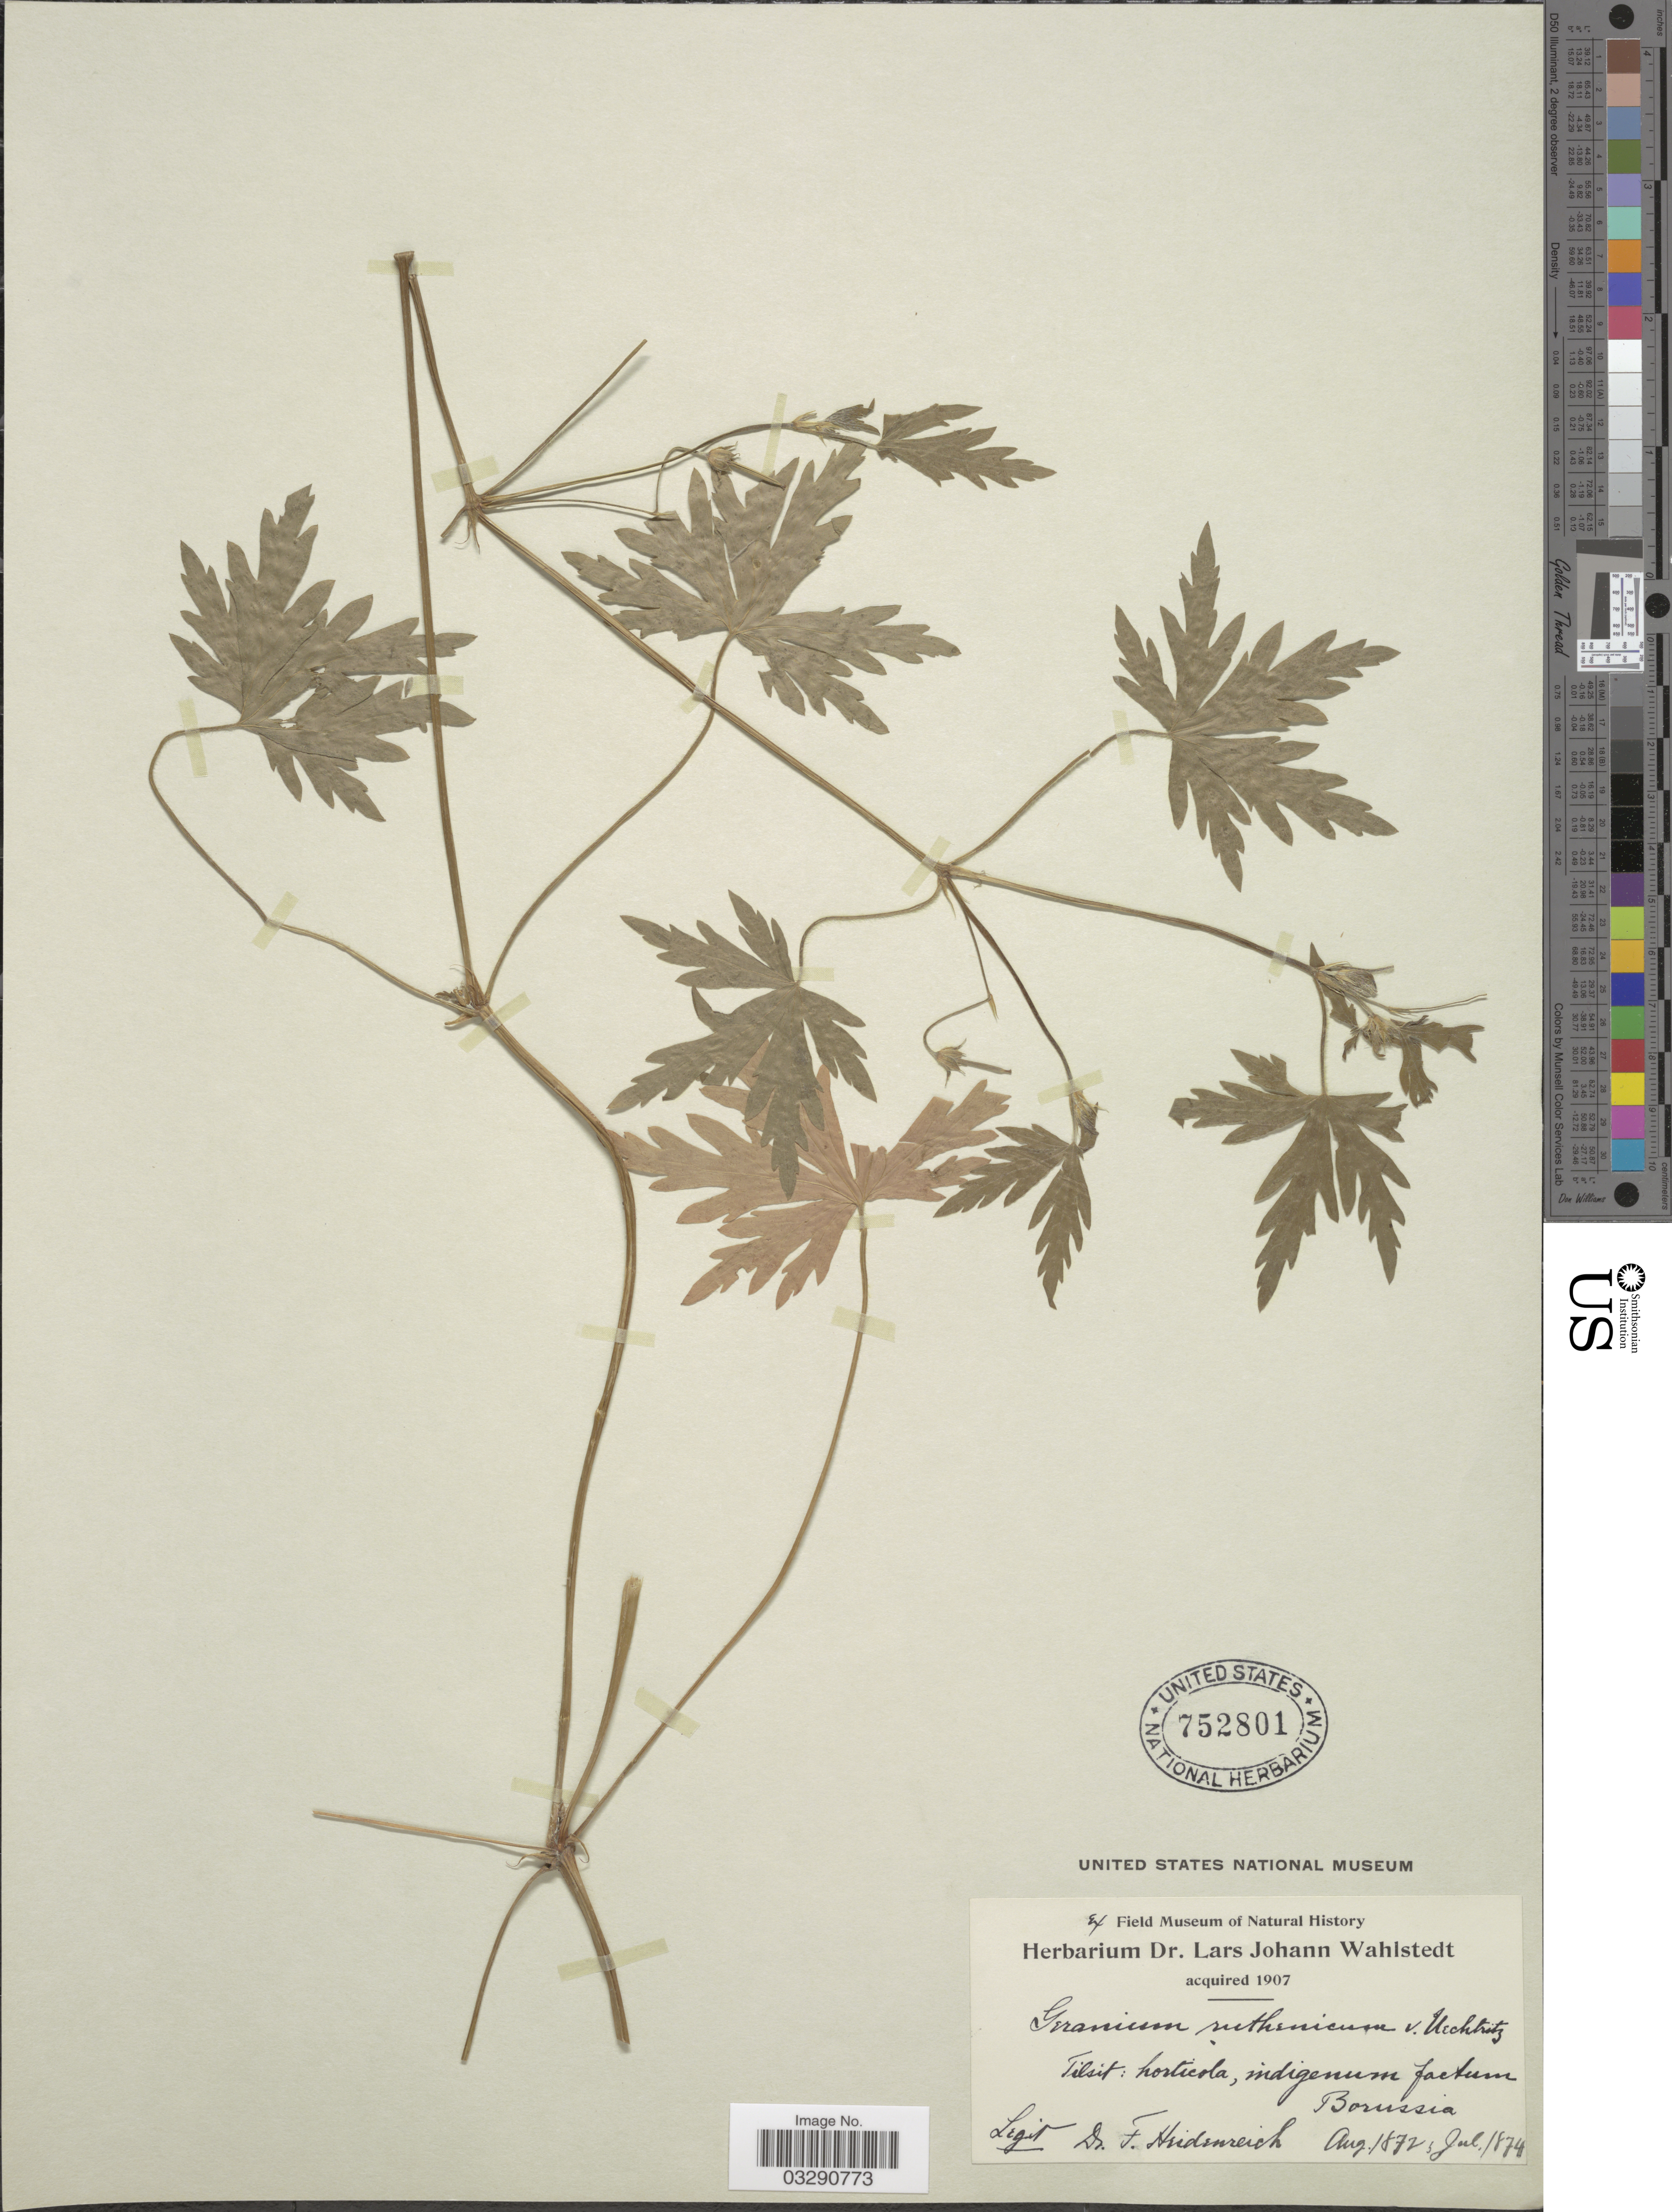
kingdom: Plantae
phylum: Tracheophyta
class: Magnoliopsida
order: Geraniales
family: Geraniaceae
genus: Geranium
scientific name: Geranium ruthenicum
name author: Uechtr.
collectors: F. Heidenreich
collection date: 1872-08/1874-07-05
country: Russian Federation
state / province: Kaliningrad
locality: Tilsit: horticola, nidigenum factum Borussia [unsure placement]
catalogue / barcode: US 752801